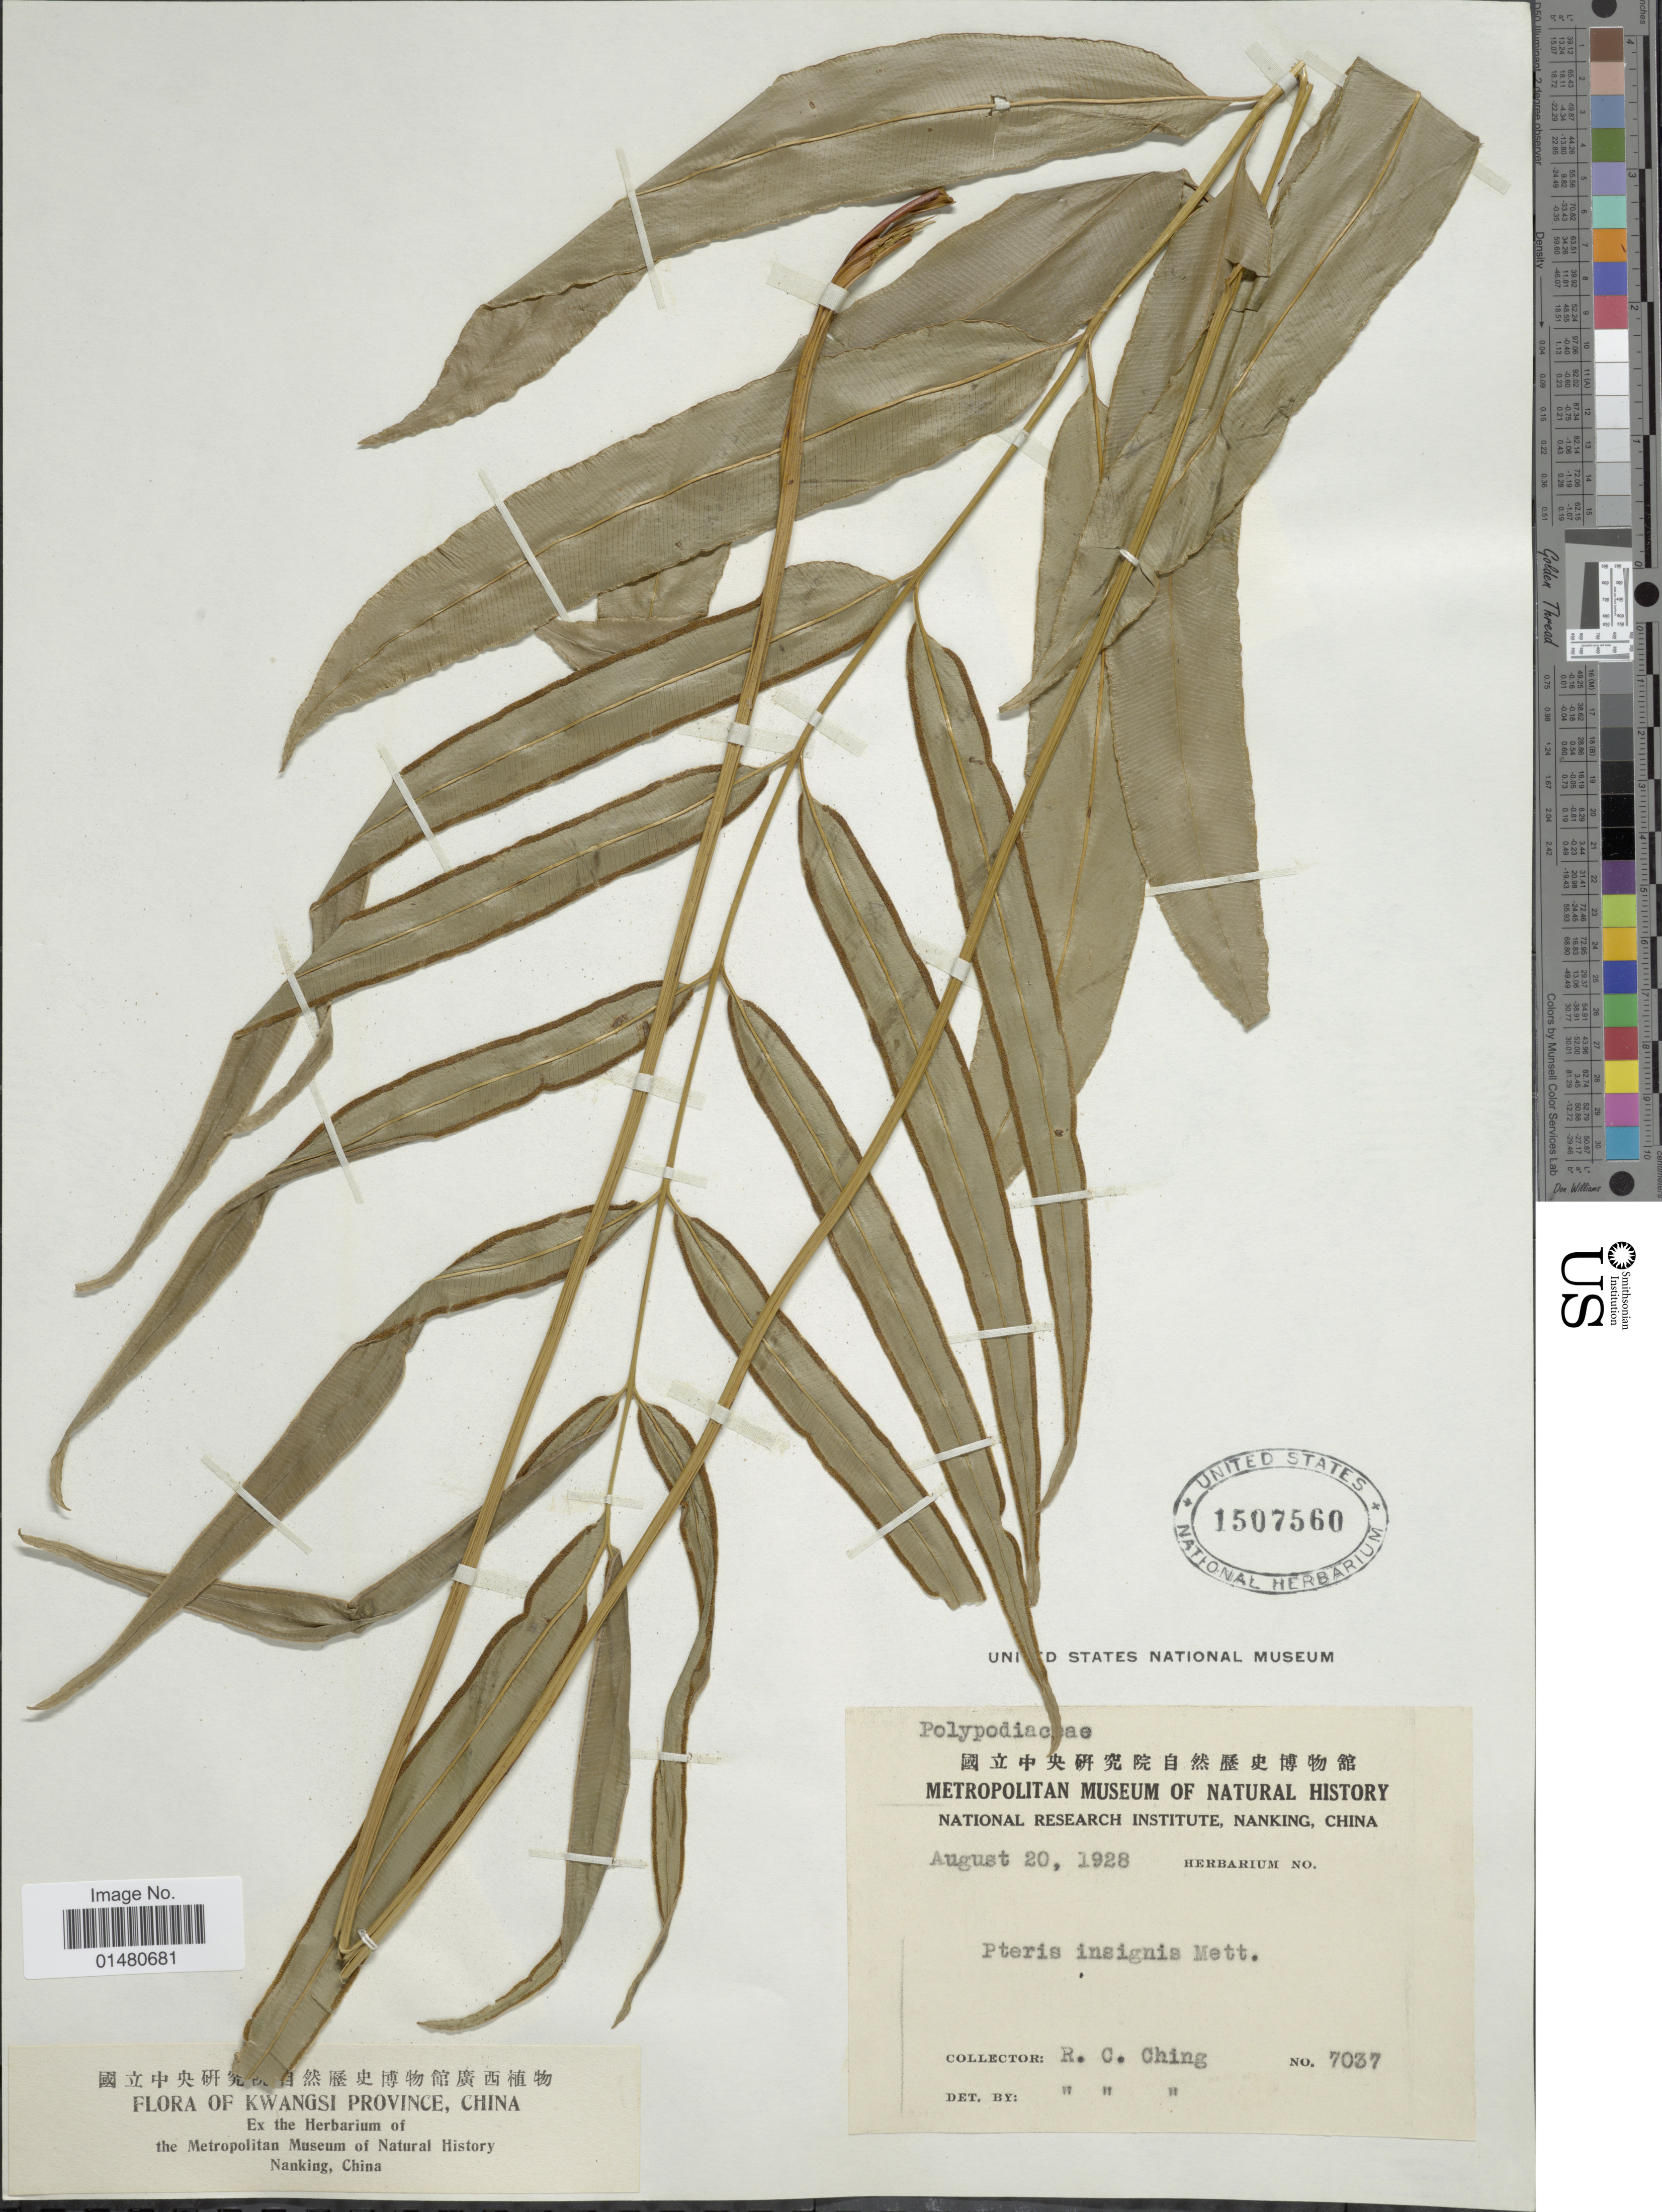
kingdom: Plantae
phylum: Tracheophyta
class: Polypodiopsida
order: Polypodiales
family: Pteridaceae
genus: Pteris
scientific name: Pteris insignis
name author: Mett. ex Kuhn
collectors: R. C. Ching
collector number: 7037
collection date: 1928-08-20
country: China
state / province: Guangxi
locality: Kwangsi Province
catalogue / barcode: US 1507560